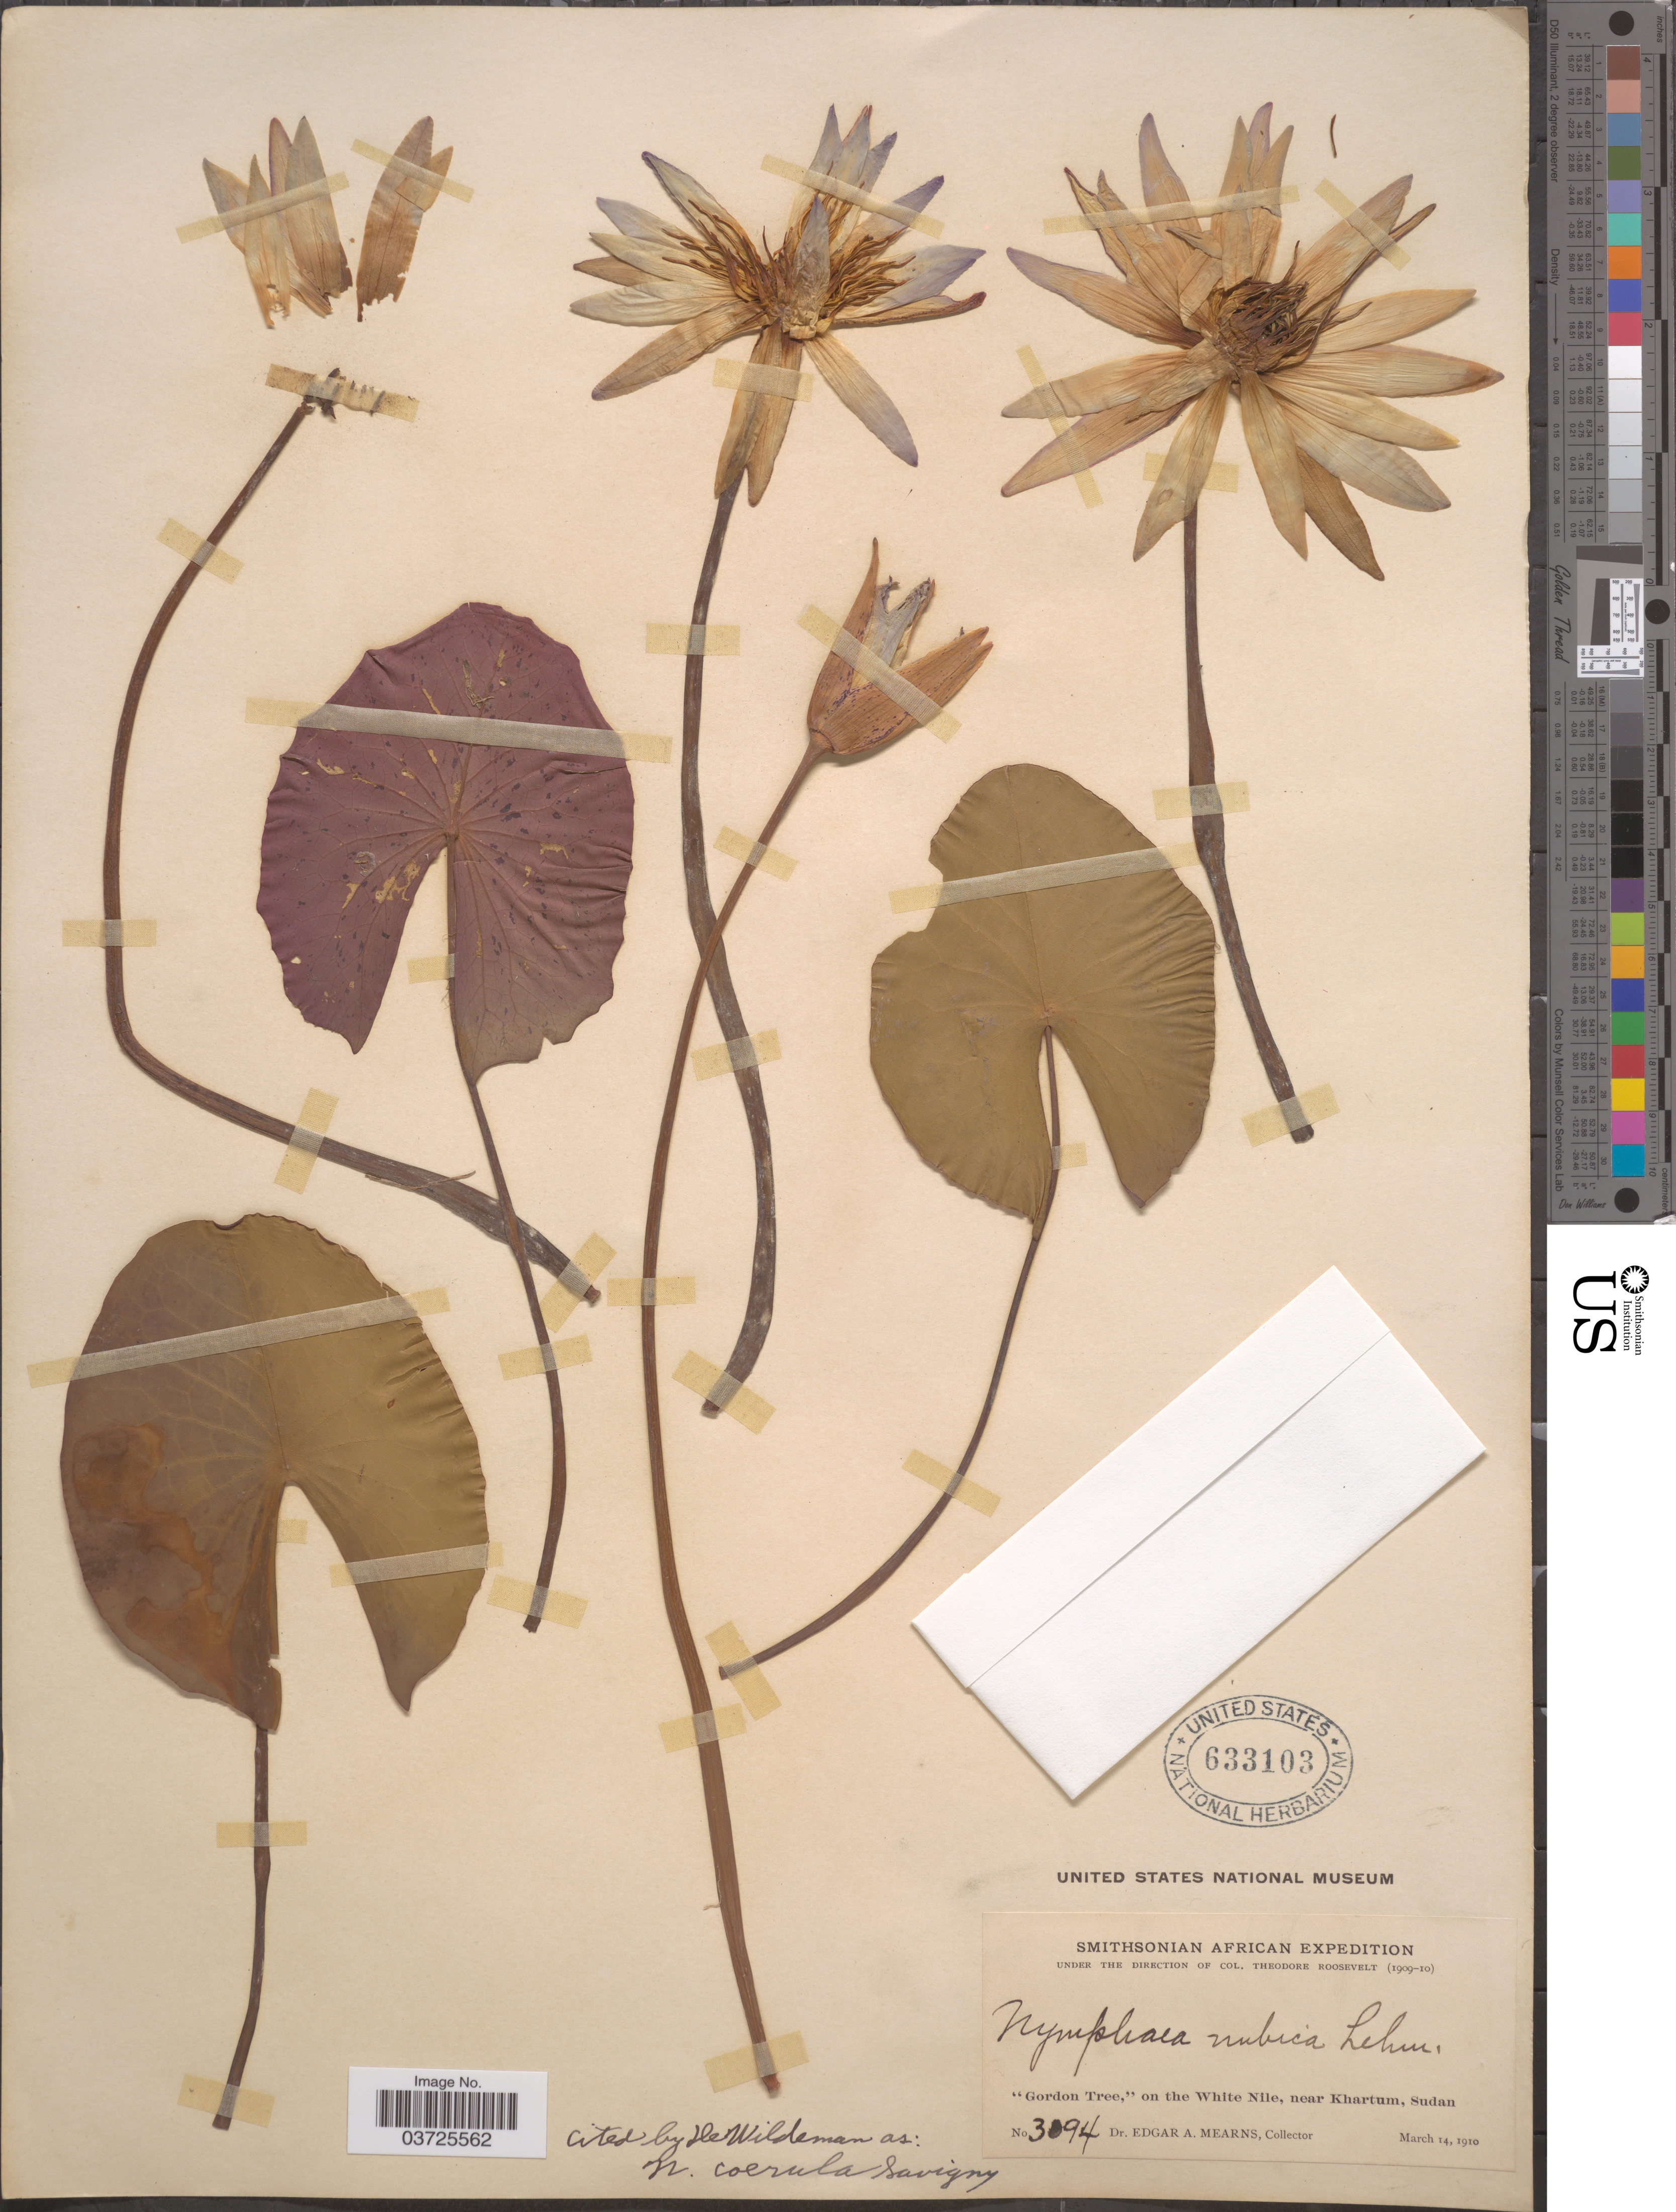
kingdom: Plantae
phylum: Tracheophyta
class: Magnoliopsida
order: Nymphaeales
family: Nymphaeaceae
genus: Nymphaea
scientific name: Nymphaea caerulea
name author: Savigny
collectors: E. A. Mearns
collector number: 3094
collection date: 1910-03-14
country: Sudan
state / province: Al Kharţūm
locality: Gordon Tree,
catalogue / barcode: US 633103